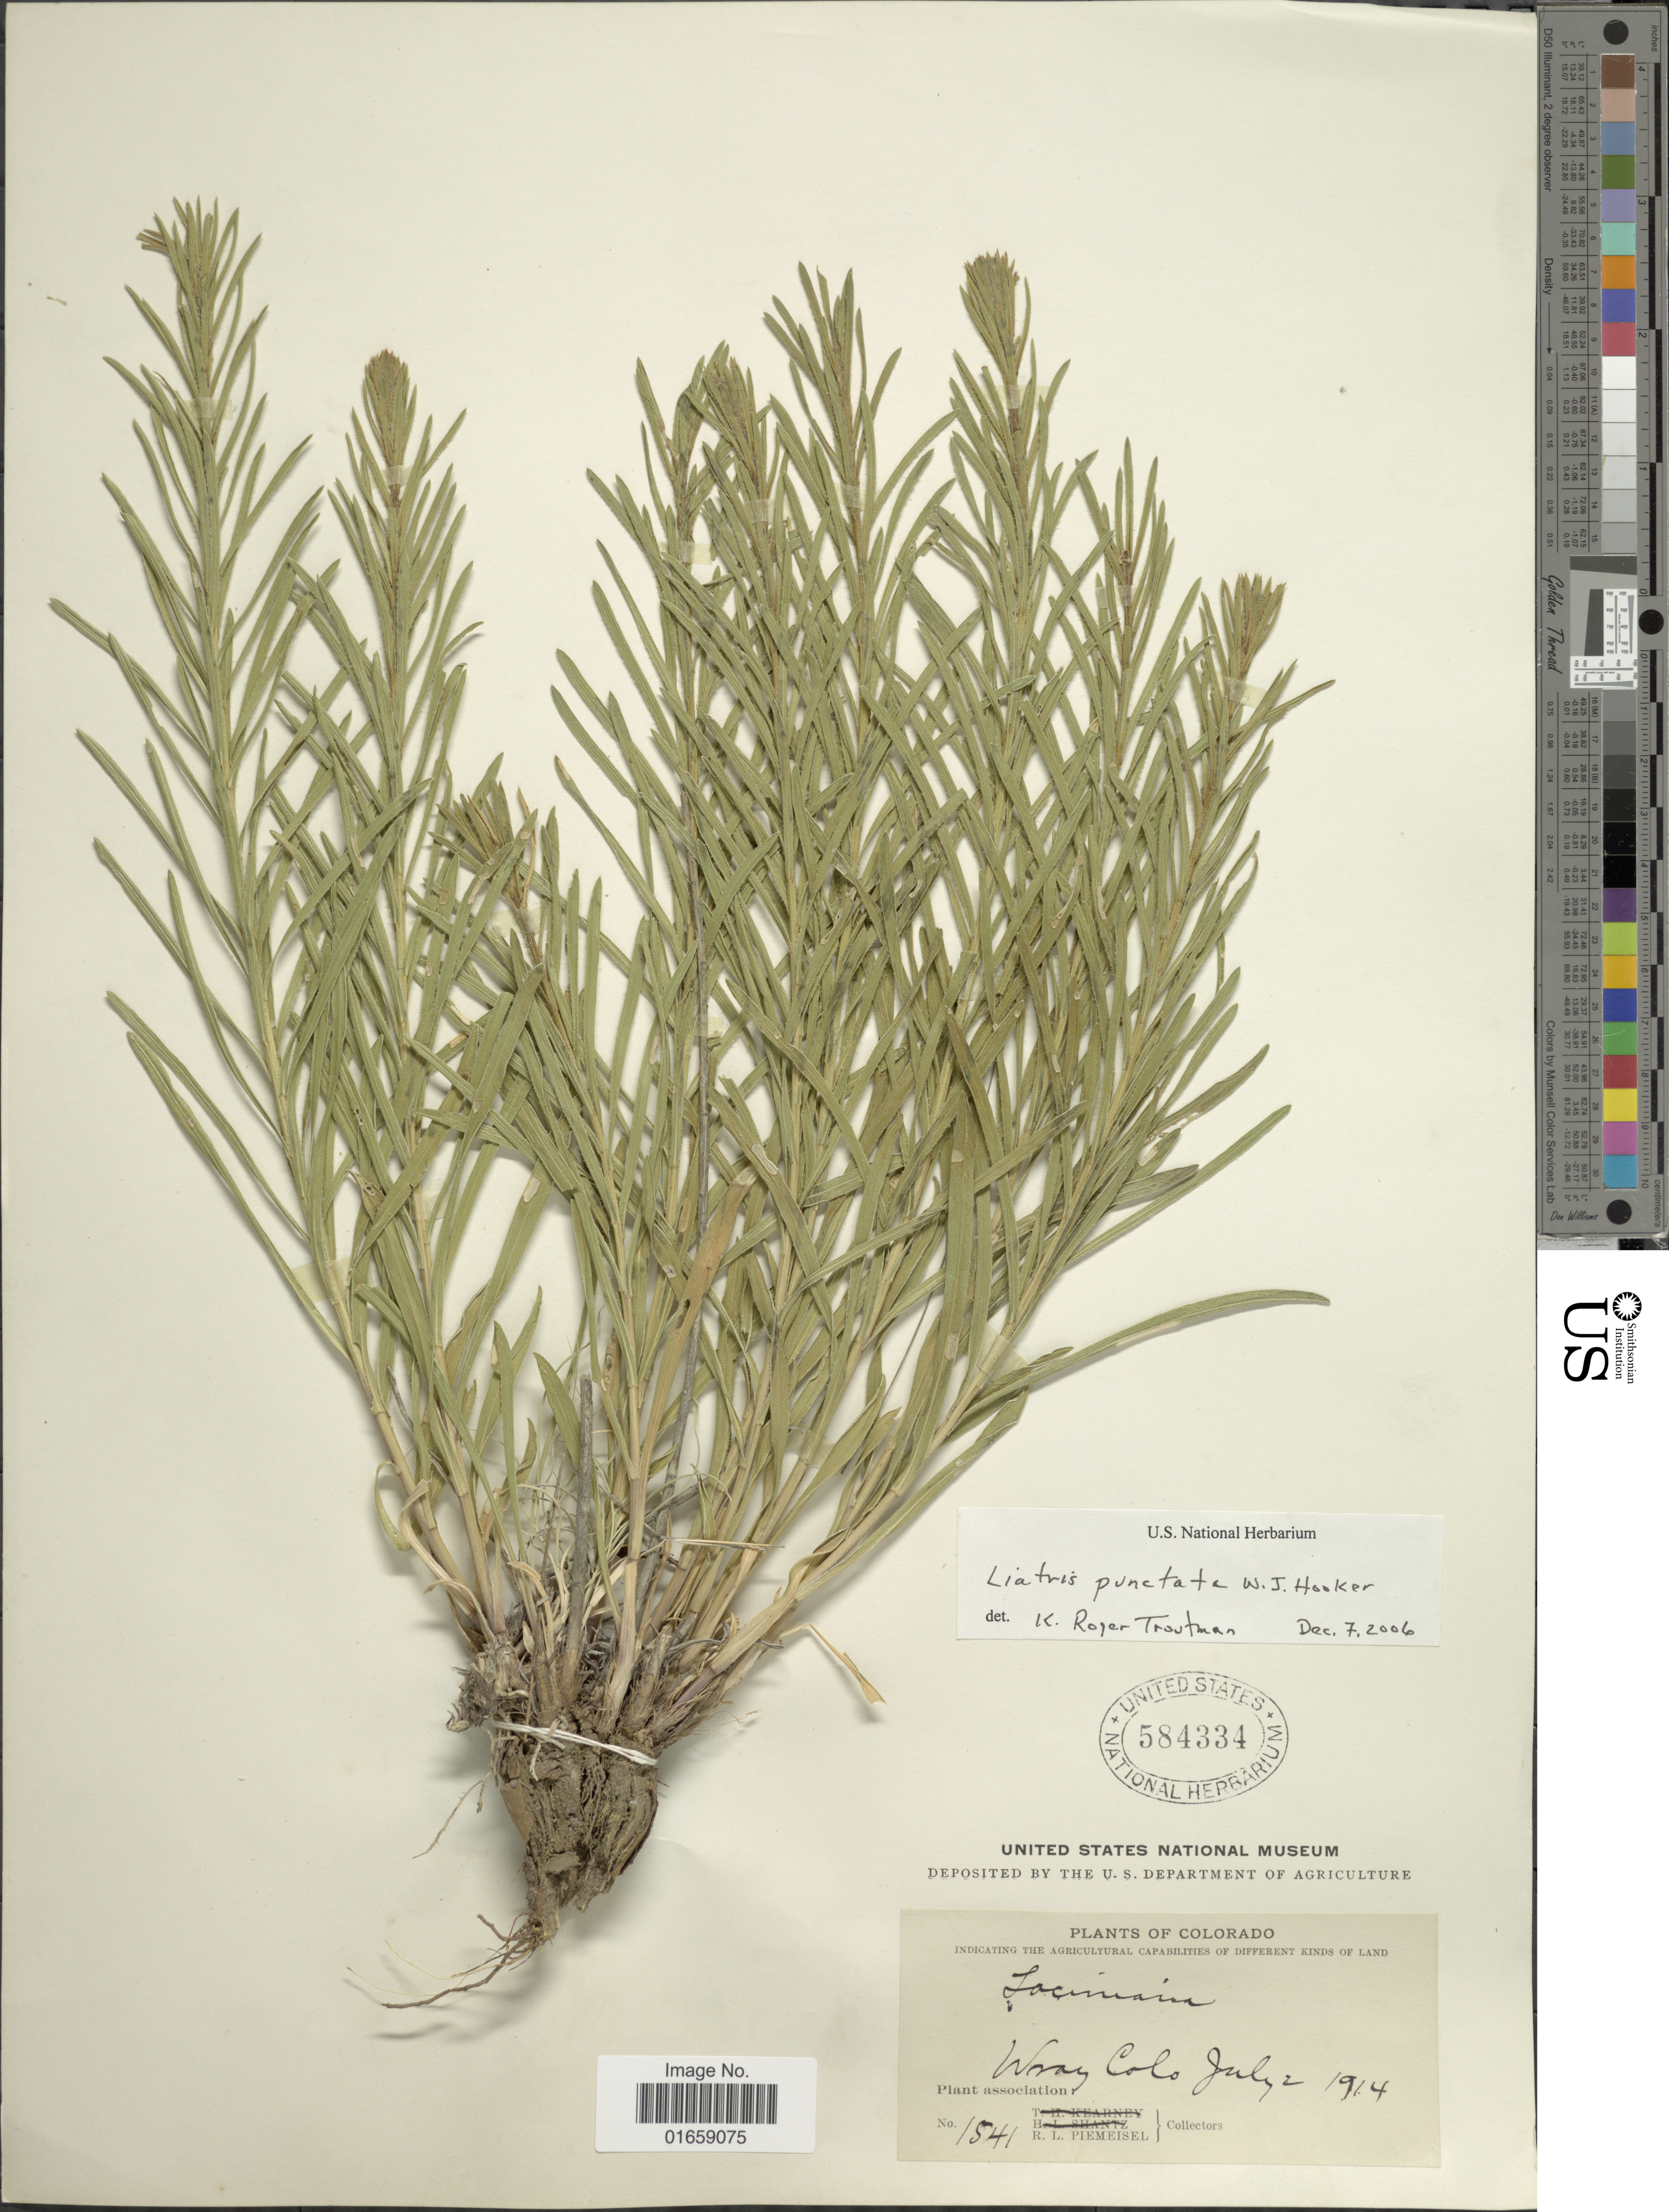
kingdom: Plantae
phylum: Tracheophyta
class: Magnoliopsida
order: Asterales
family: Asteraceae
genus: Liatris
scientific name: Liatris punctata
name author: Hook.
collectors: R. L. Piemeisel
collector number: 1541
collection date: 1914-07-02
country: United States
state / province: Colorado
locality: Wray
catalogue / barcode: US 584334